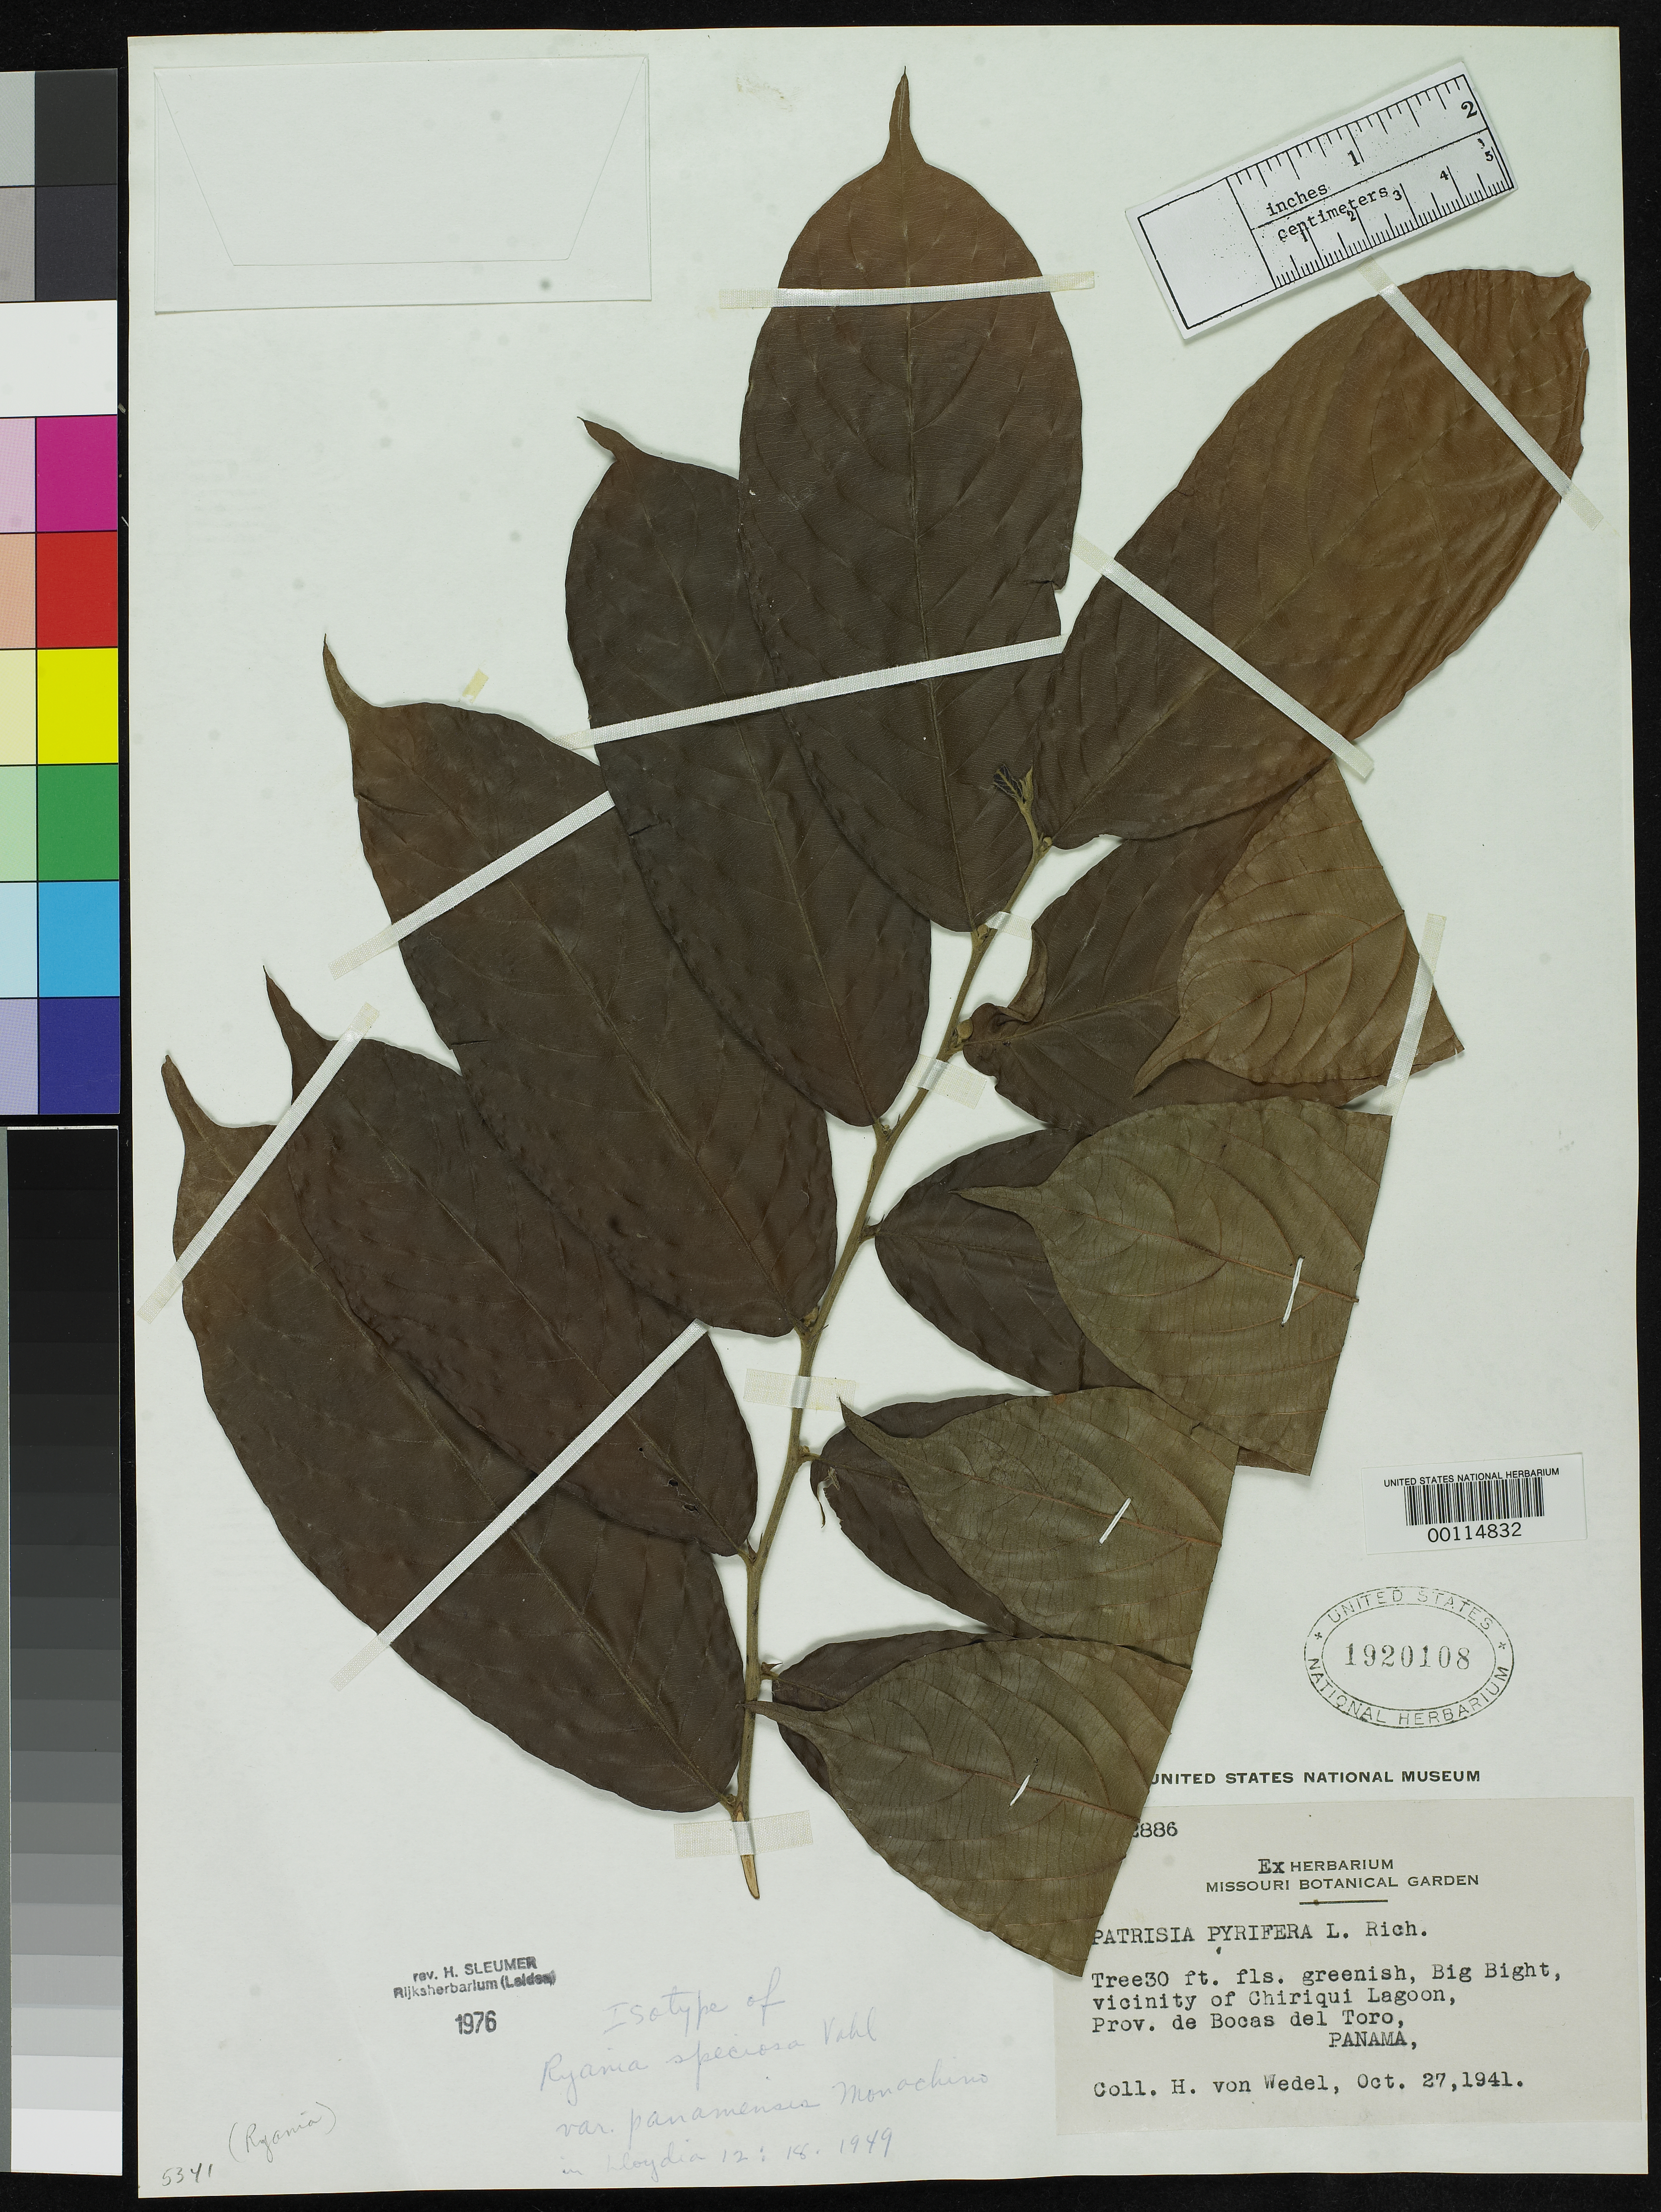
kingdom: Plantae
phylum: Tracheophyta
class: Magnoliopsida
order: Malpighiales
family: Salicaceae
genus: Ryania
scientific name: Ryania speciosa var. panamensis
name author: Monach.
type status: Isotype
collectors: H. von Wedel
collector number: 2886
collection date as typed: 27 Oct 1941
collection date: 1941-10-27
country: Panama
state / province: Bocas del Toro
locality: Vicinity of Chiriqui Lagoon.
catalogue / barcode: US 1920108